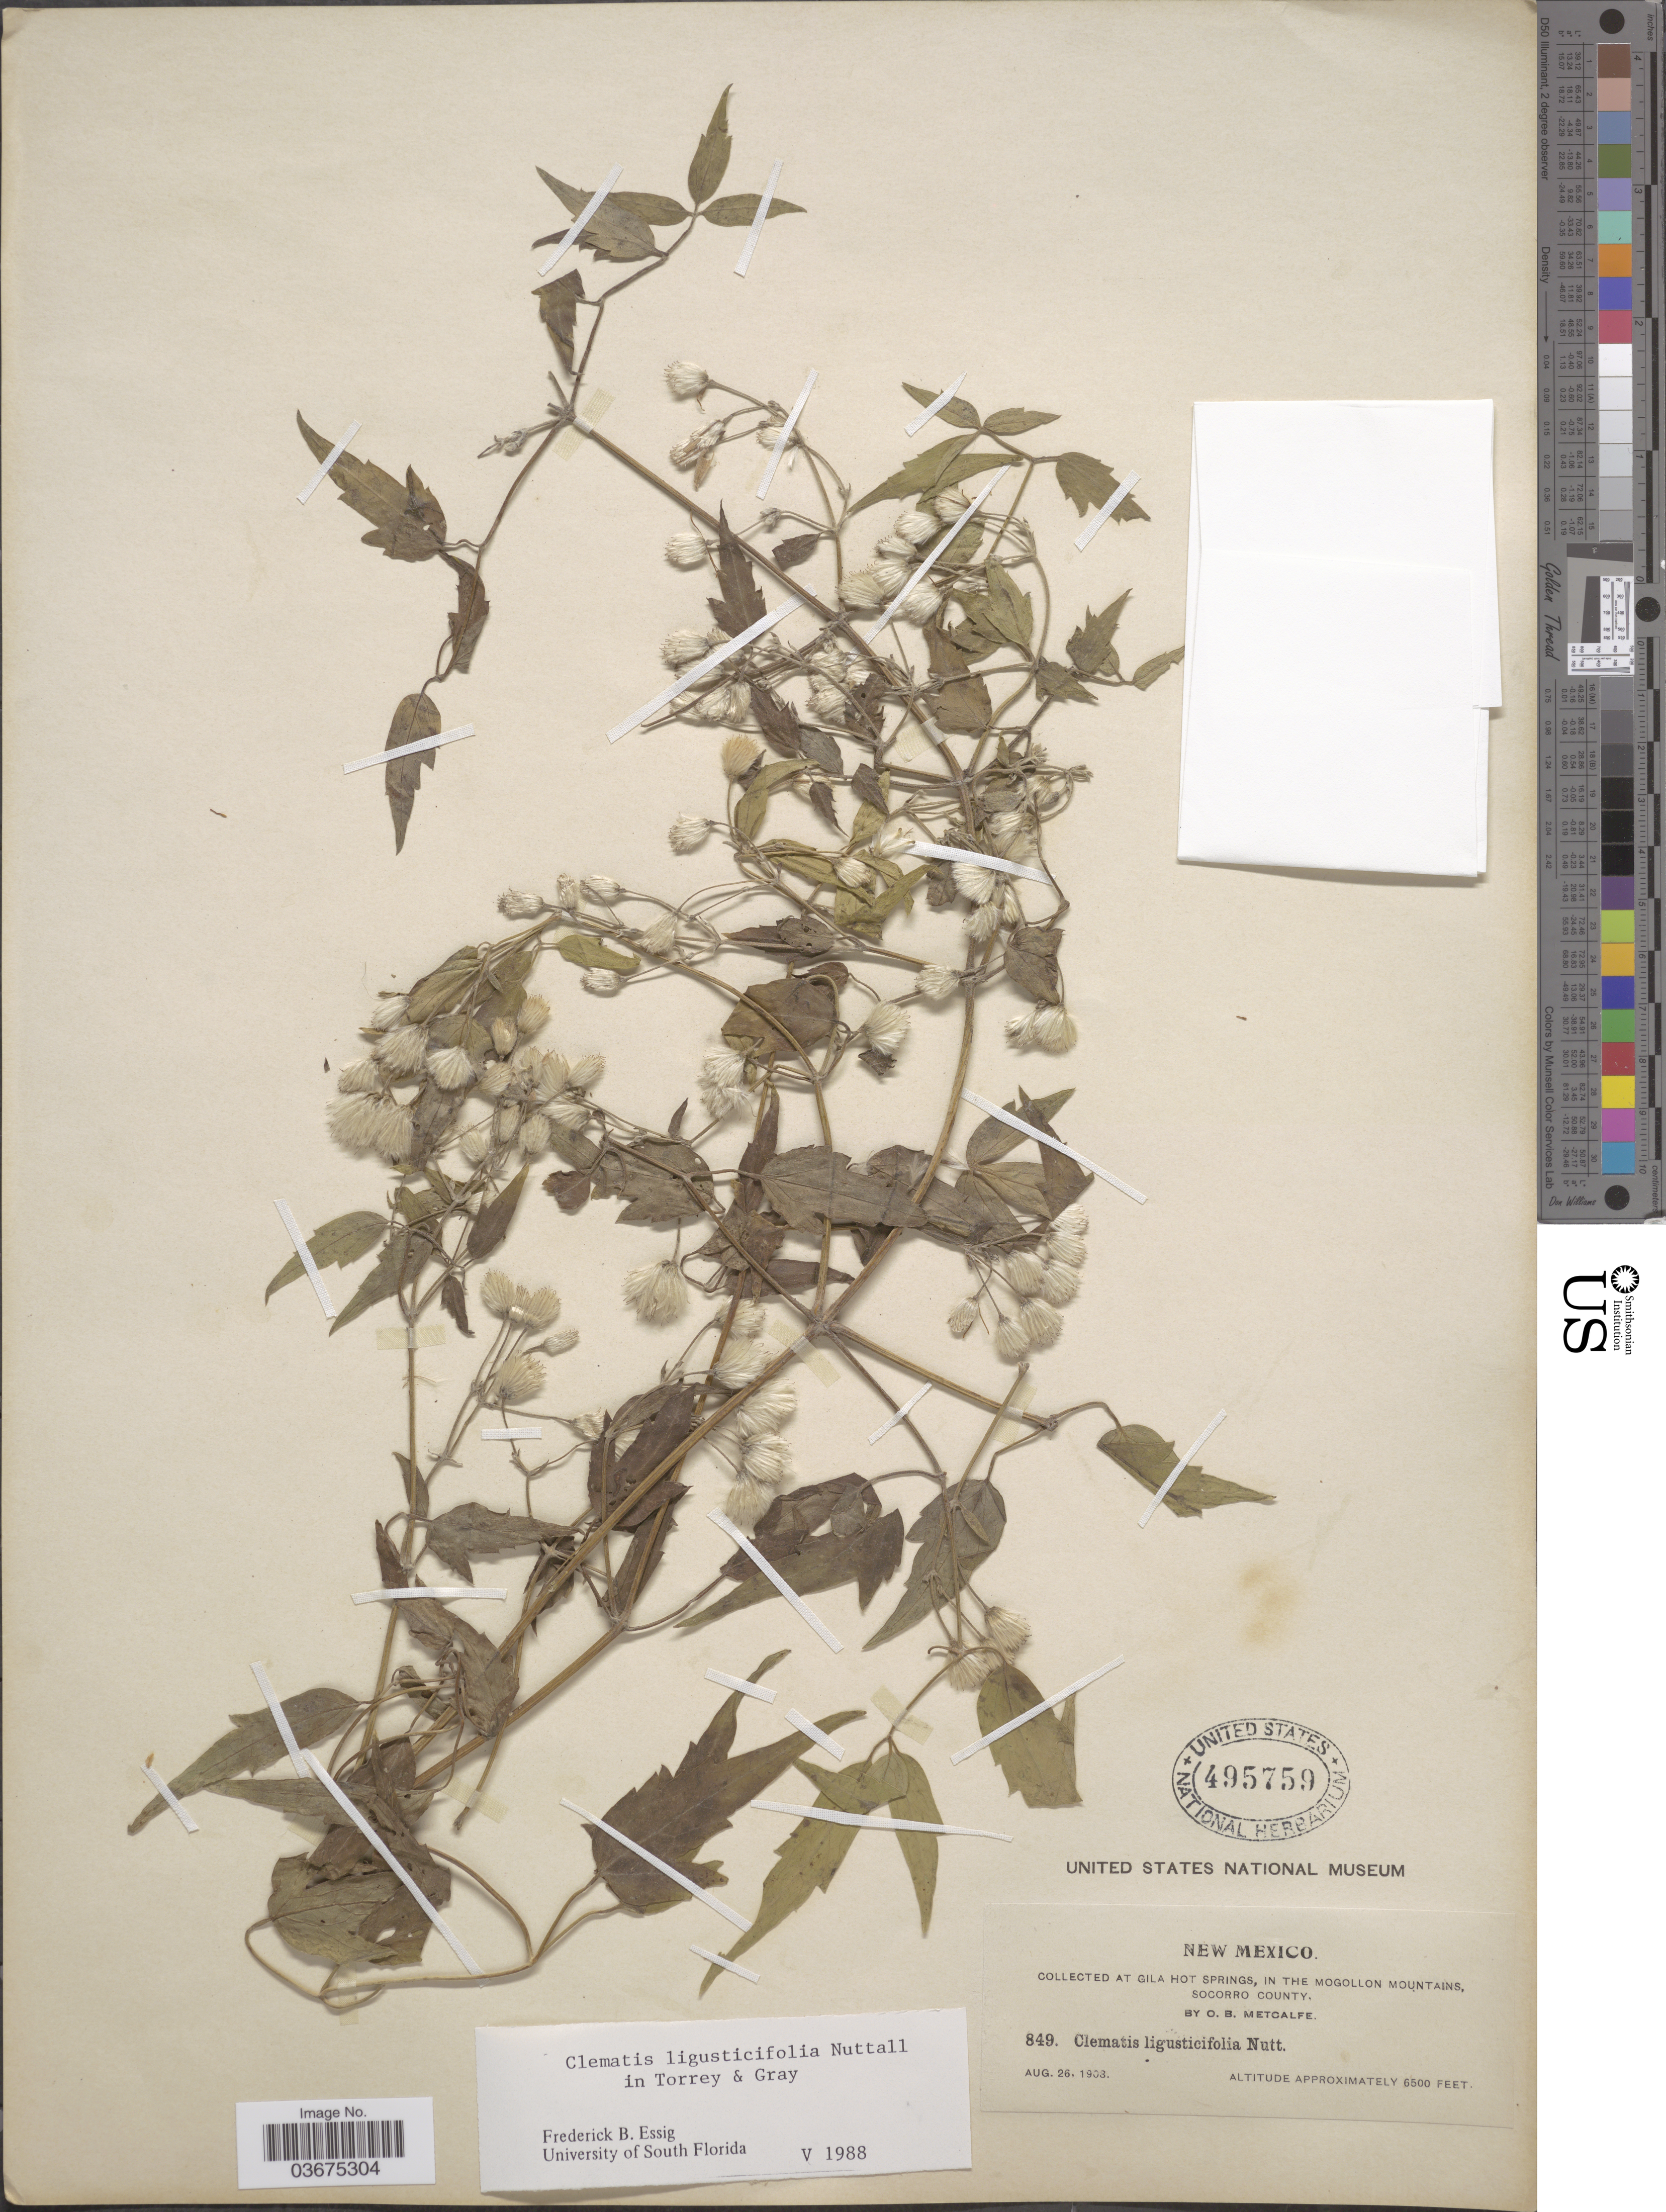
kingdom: Plantae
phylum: Tracheophyta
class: Magnoliopsida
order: Ranunculales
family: Ranunculaceae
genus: Clematis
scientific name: Clematis ligusticifolia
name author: Nutt.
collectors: O. B. Metcalfe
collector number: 849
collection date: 1903-08-26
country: United States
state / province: New Mexico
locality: Gila Hot Springs, in the Mogollon Mountains, Socorro County.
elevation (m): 1981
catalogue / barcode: US 495759